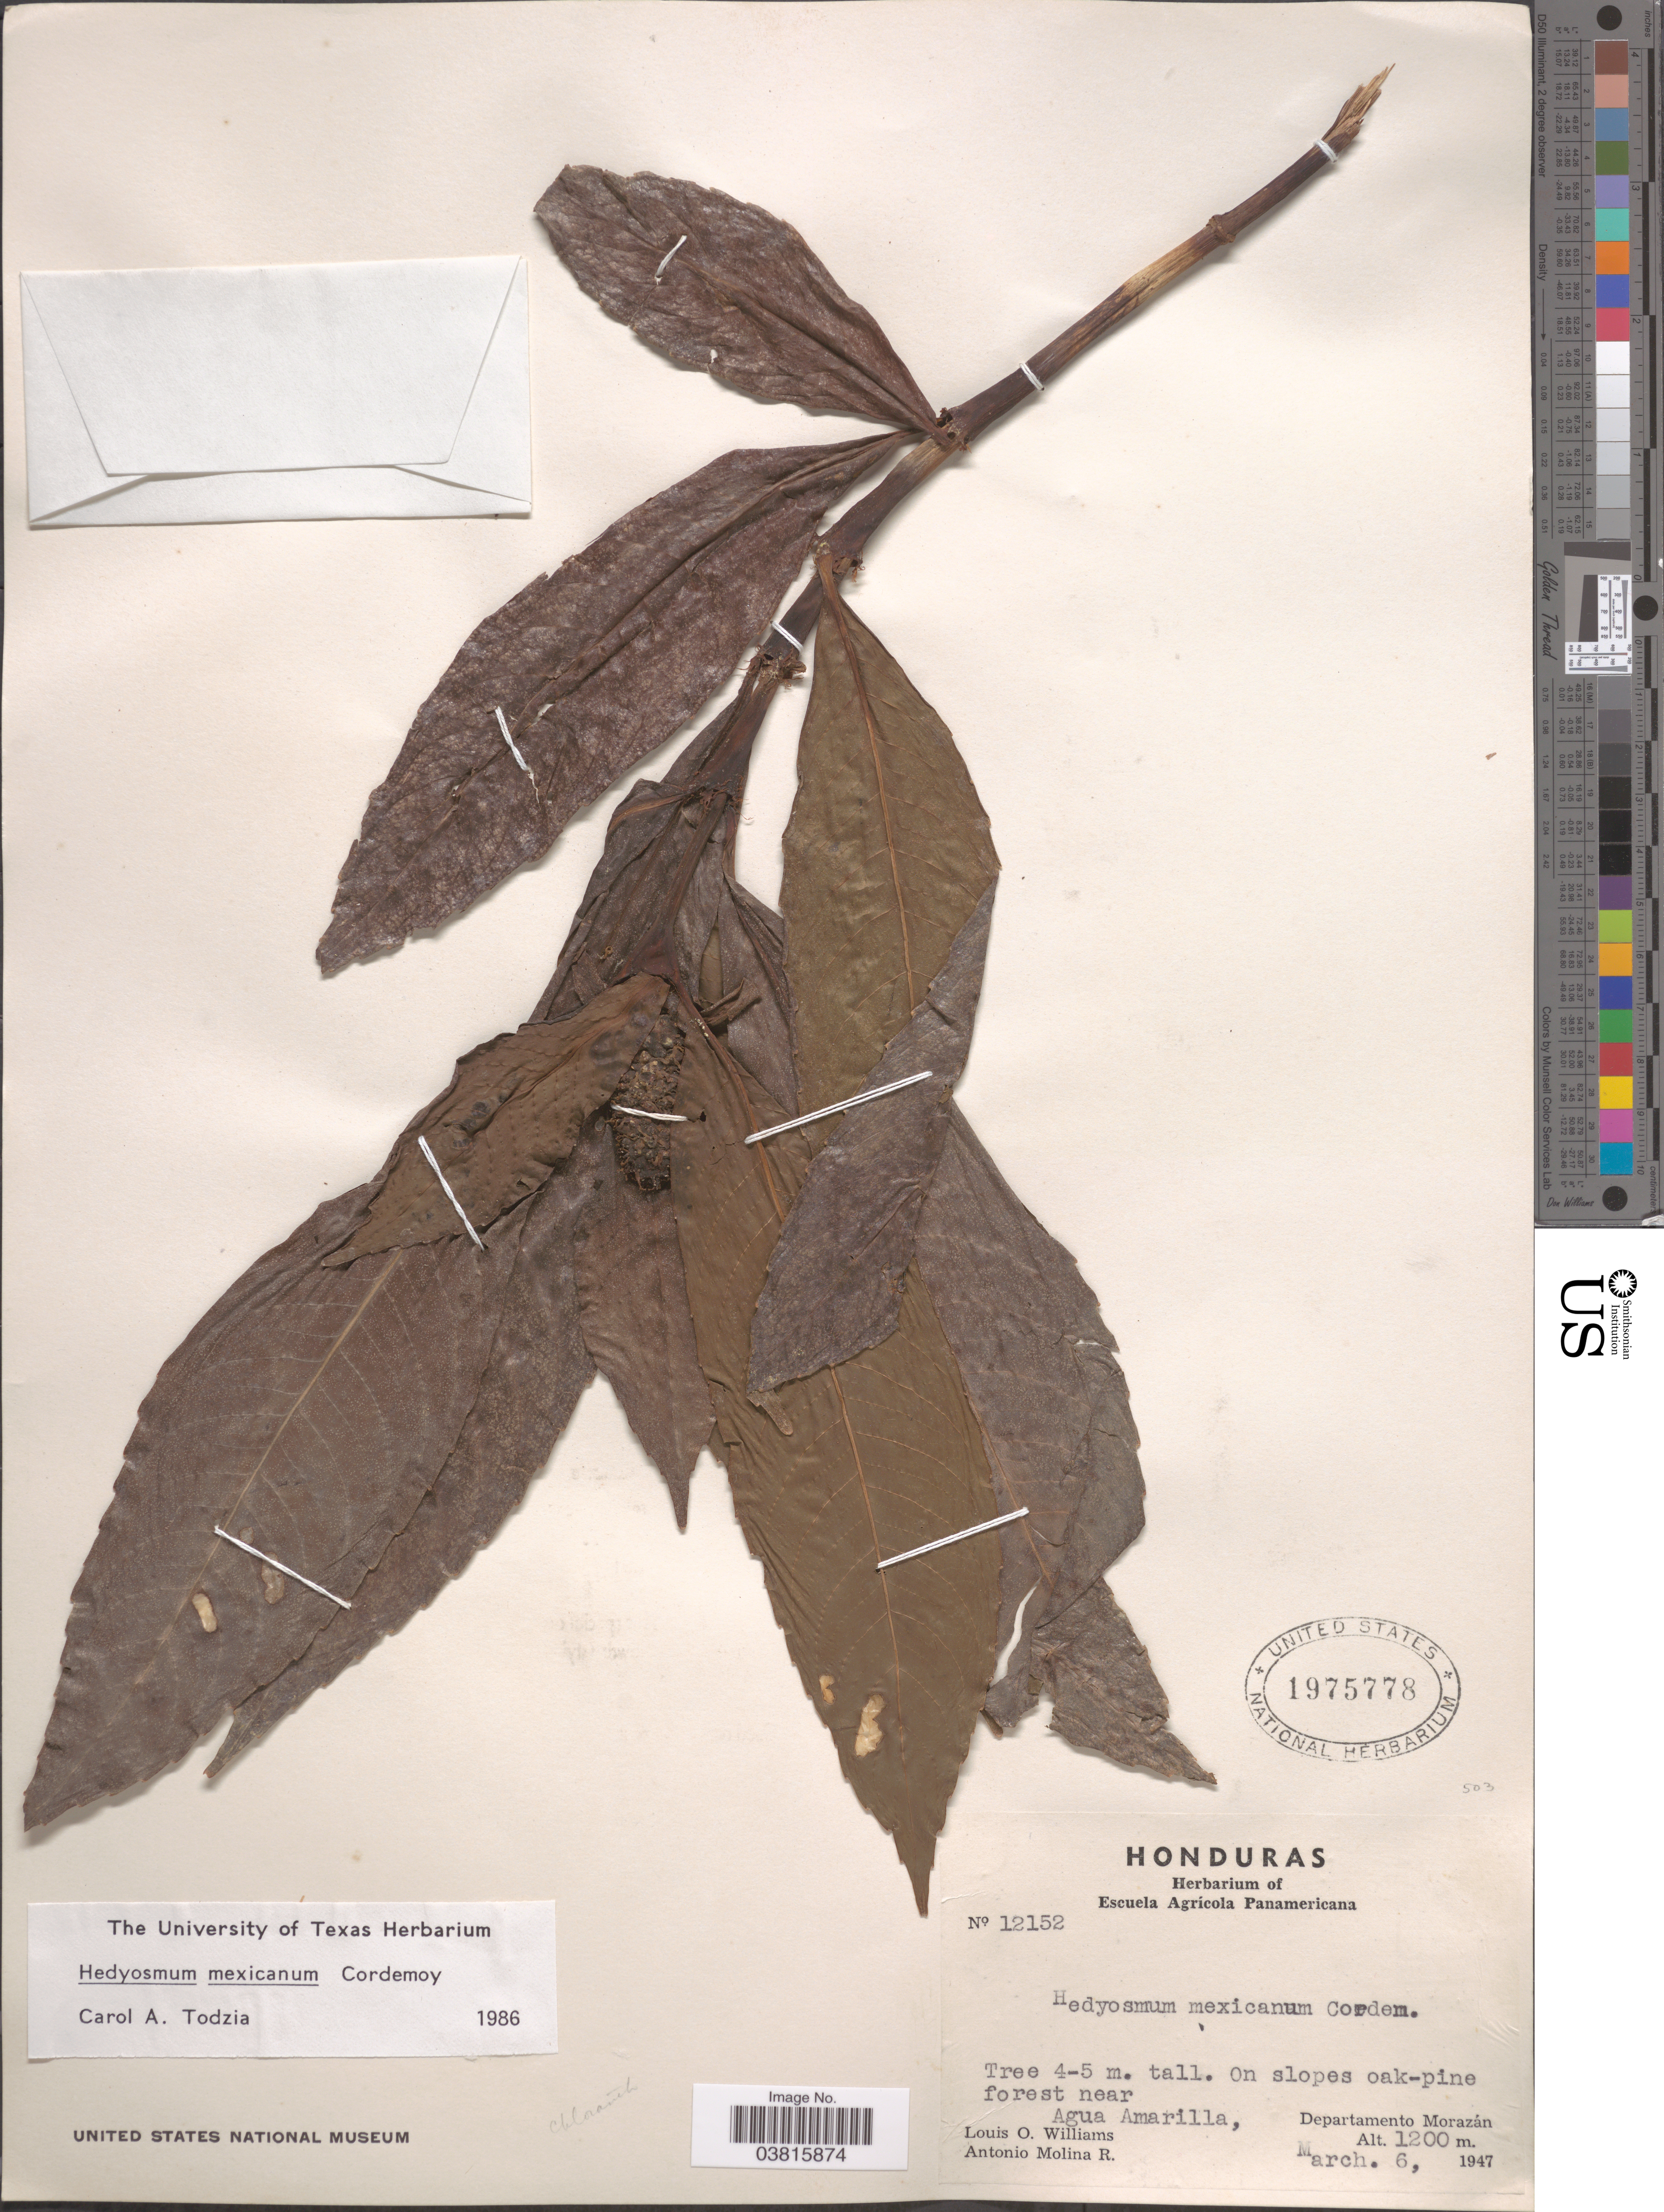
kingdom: Plantae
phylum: Tracheophyta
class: Magnoliopsida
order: Chloranthales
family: Chloranthaceae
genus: Hedyosmum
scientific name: Hedyosmum artocarpus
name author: Solms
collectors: L. O. Williams & A. Molina R.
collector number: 12152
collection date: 1947-03-06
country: Honduras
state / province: Fco. Morazán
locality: On slopes oak-pine foreast near Agua Amarilla, Departamento Morazán.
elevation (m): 1200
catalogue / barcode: US 1975778